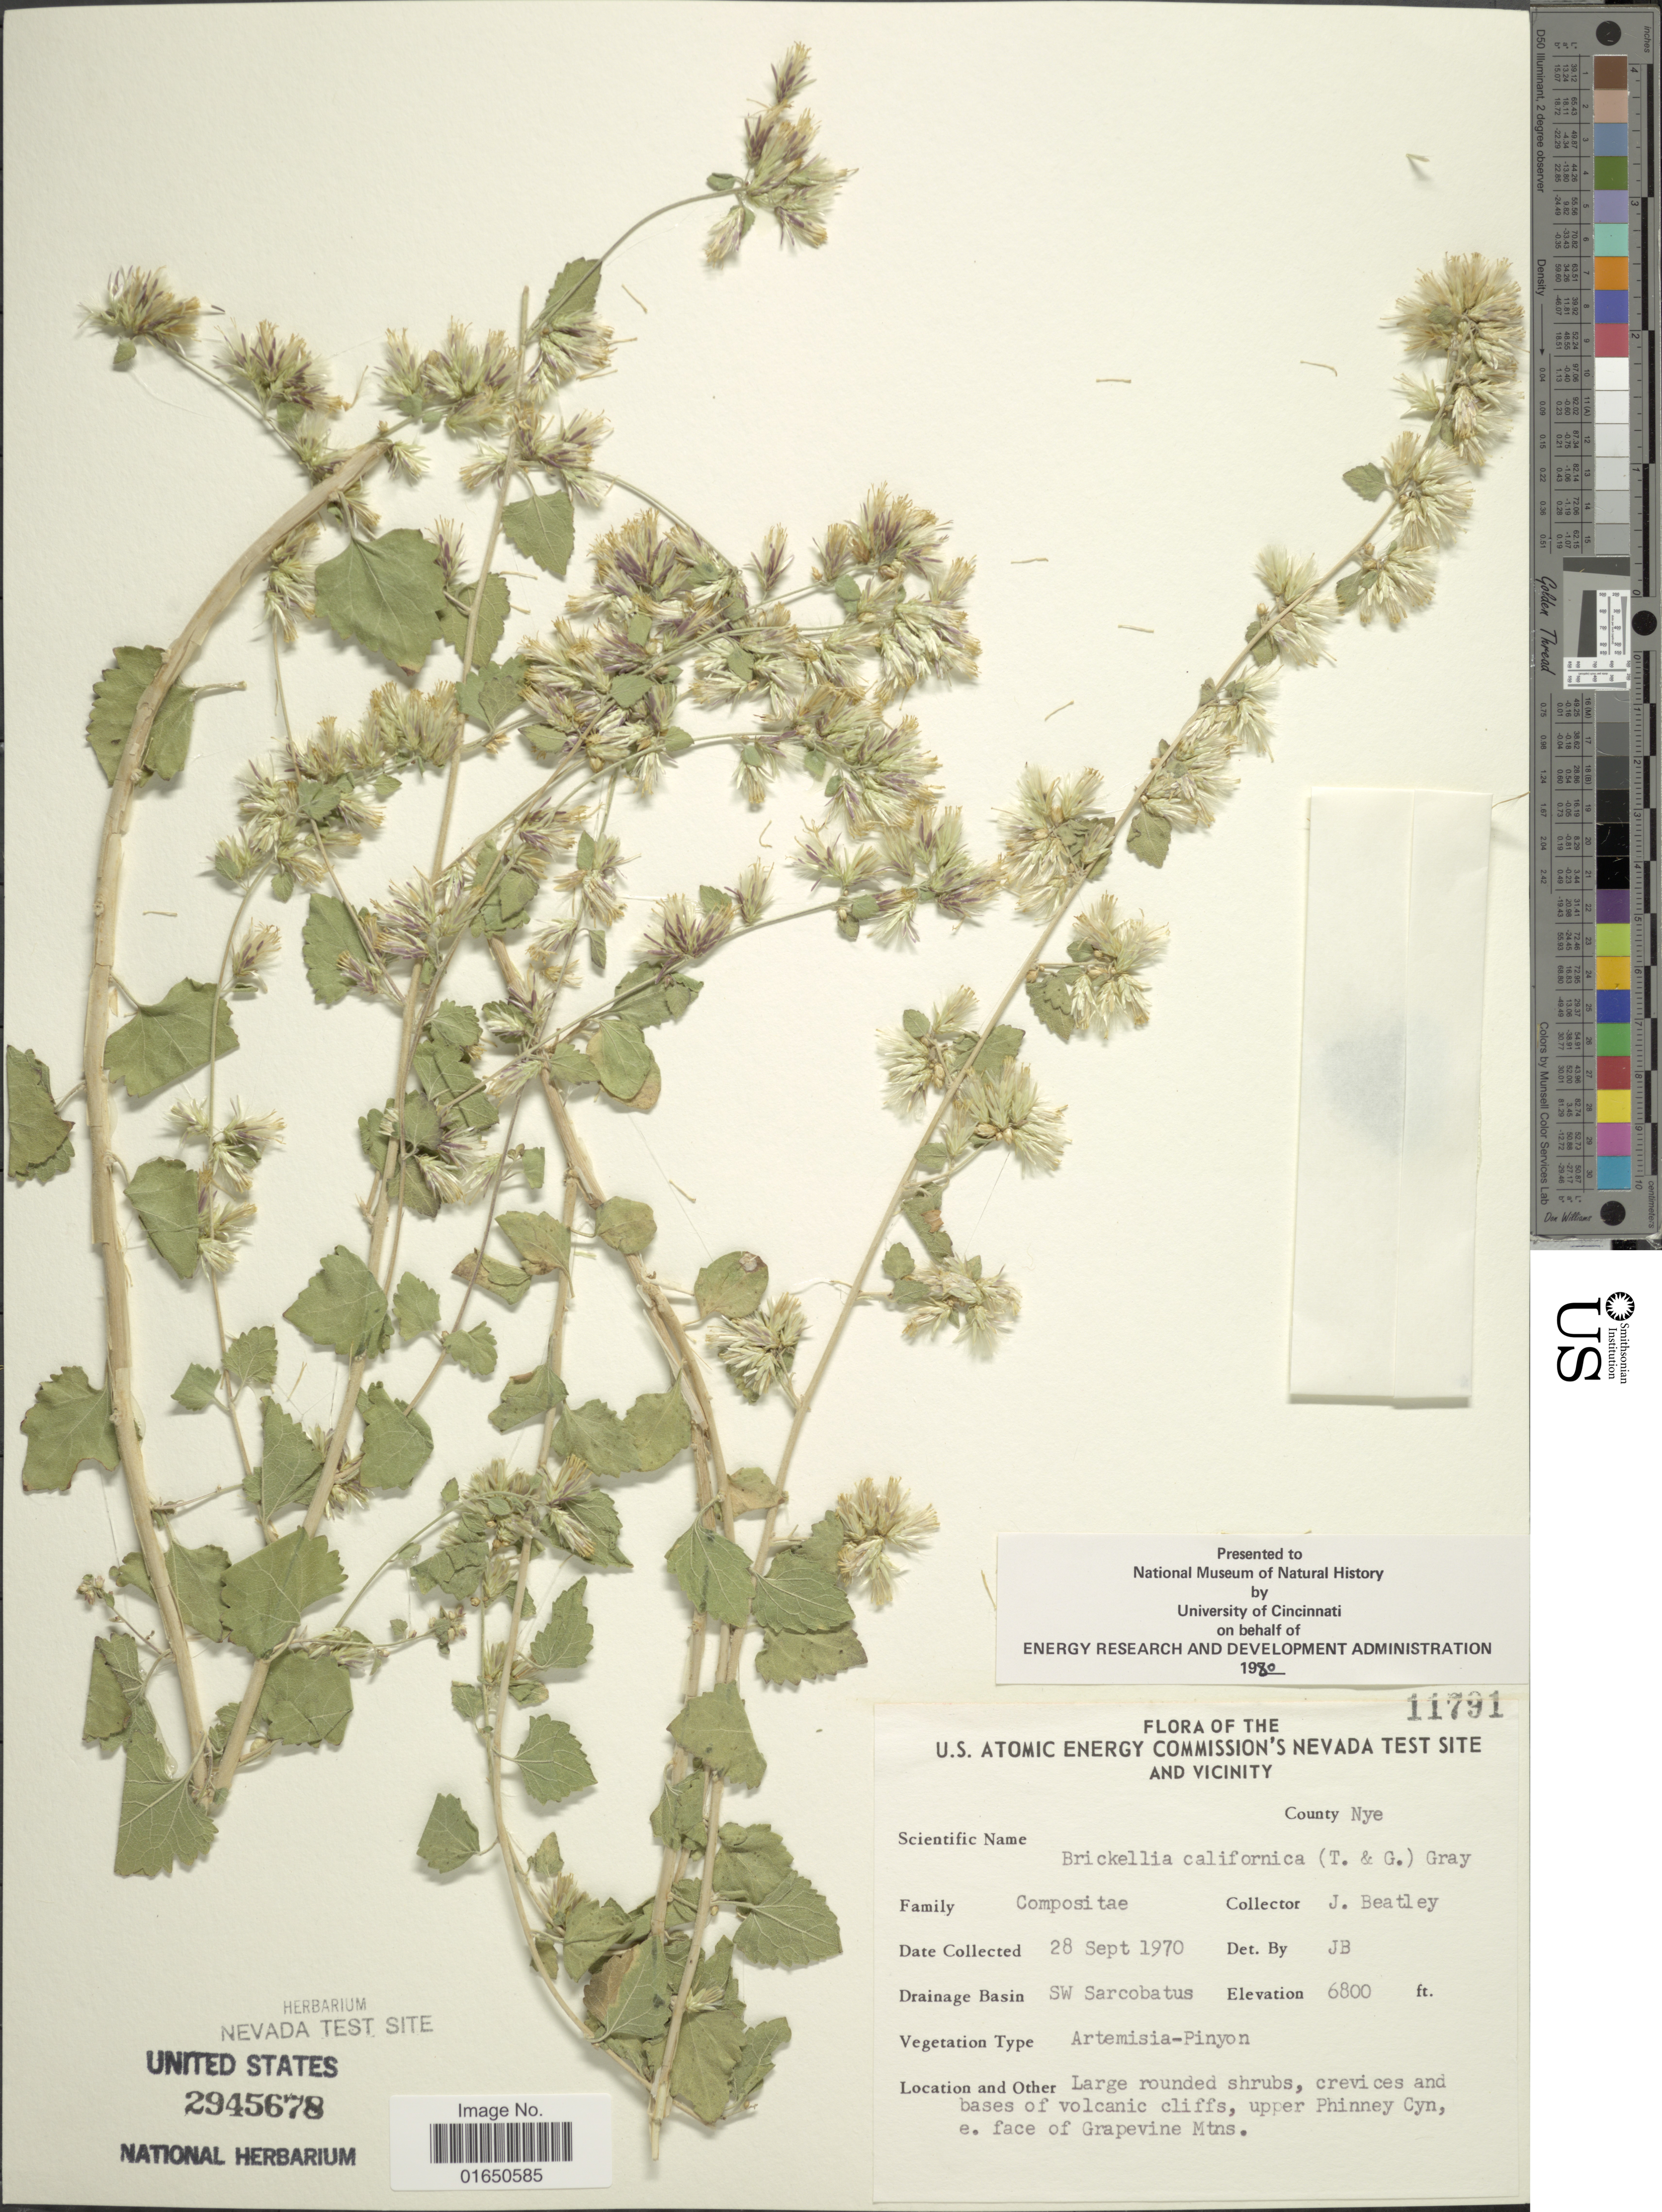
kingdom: Plantae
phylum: Tracheophyta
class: Magnoliopsida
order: Asterales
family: Asteraceae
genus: Brickellia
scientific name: Brickellia californica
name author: (Torr. & A. Gray) A. Gray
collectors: J. C. Beatley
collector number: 11791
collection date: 1970-09-28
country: United States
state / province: Nevada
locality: U. S. Atomic Energy Commission's Nevada's test site and vicinity. County Nye. Drainage Basin SW Sarcobatus. upper phinney Cyn, e. face of Grapevine Mtns.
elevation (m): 2073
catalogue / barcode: US 2945678